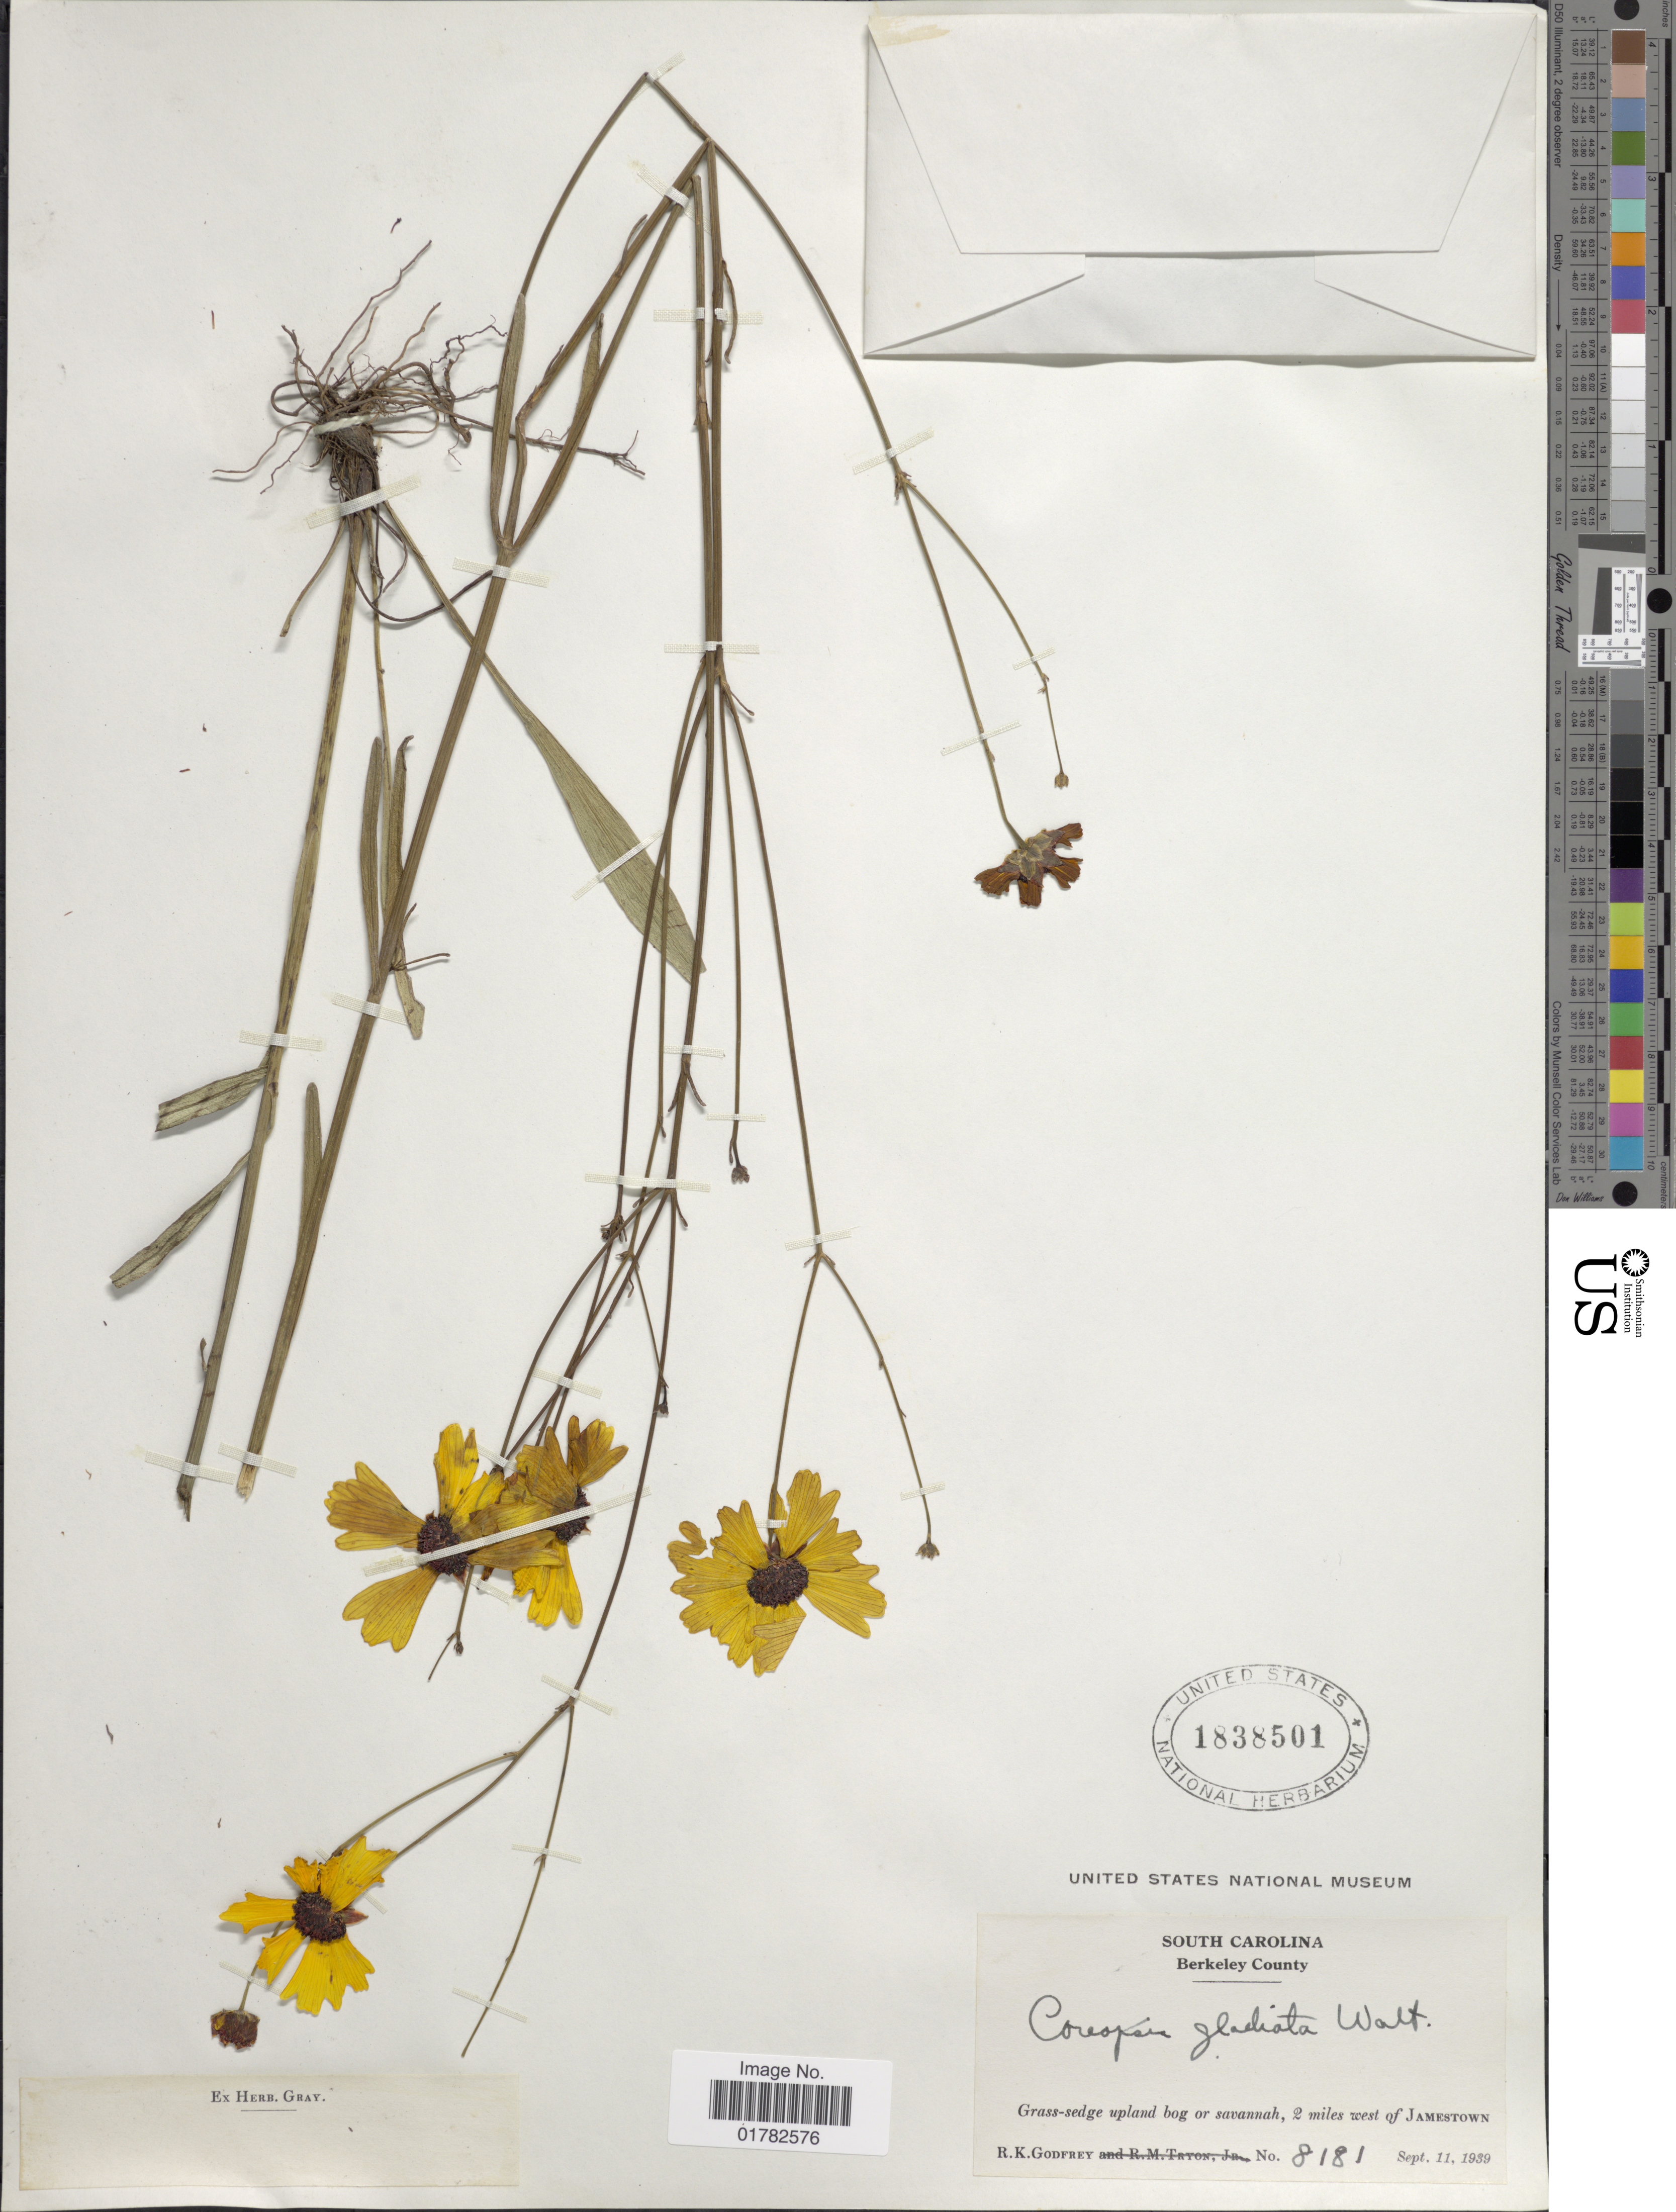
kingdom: Plantae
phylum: Tracheophyta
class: Magnoliopsida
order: Asterales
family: Asteraceae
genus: Coreopsis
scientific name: Coreopsis gladiata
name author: Walter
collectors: R. K. Godfrey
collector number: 8181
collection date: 1939-09-11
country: United States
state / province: South Carolina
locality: Berkeley County, grass-sedge upland bog or savannah, 2 miles west of Jamestown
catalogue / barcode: US 1838501